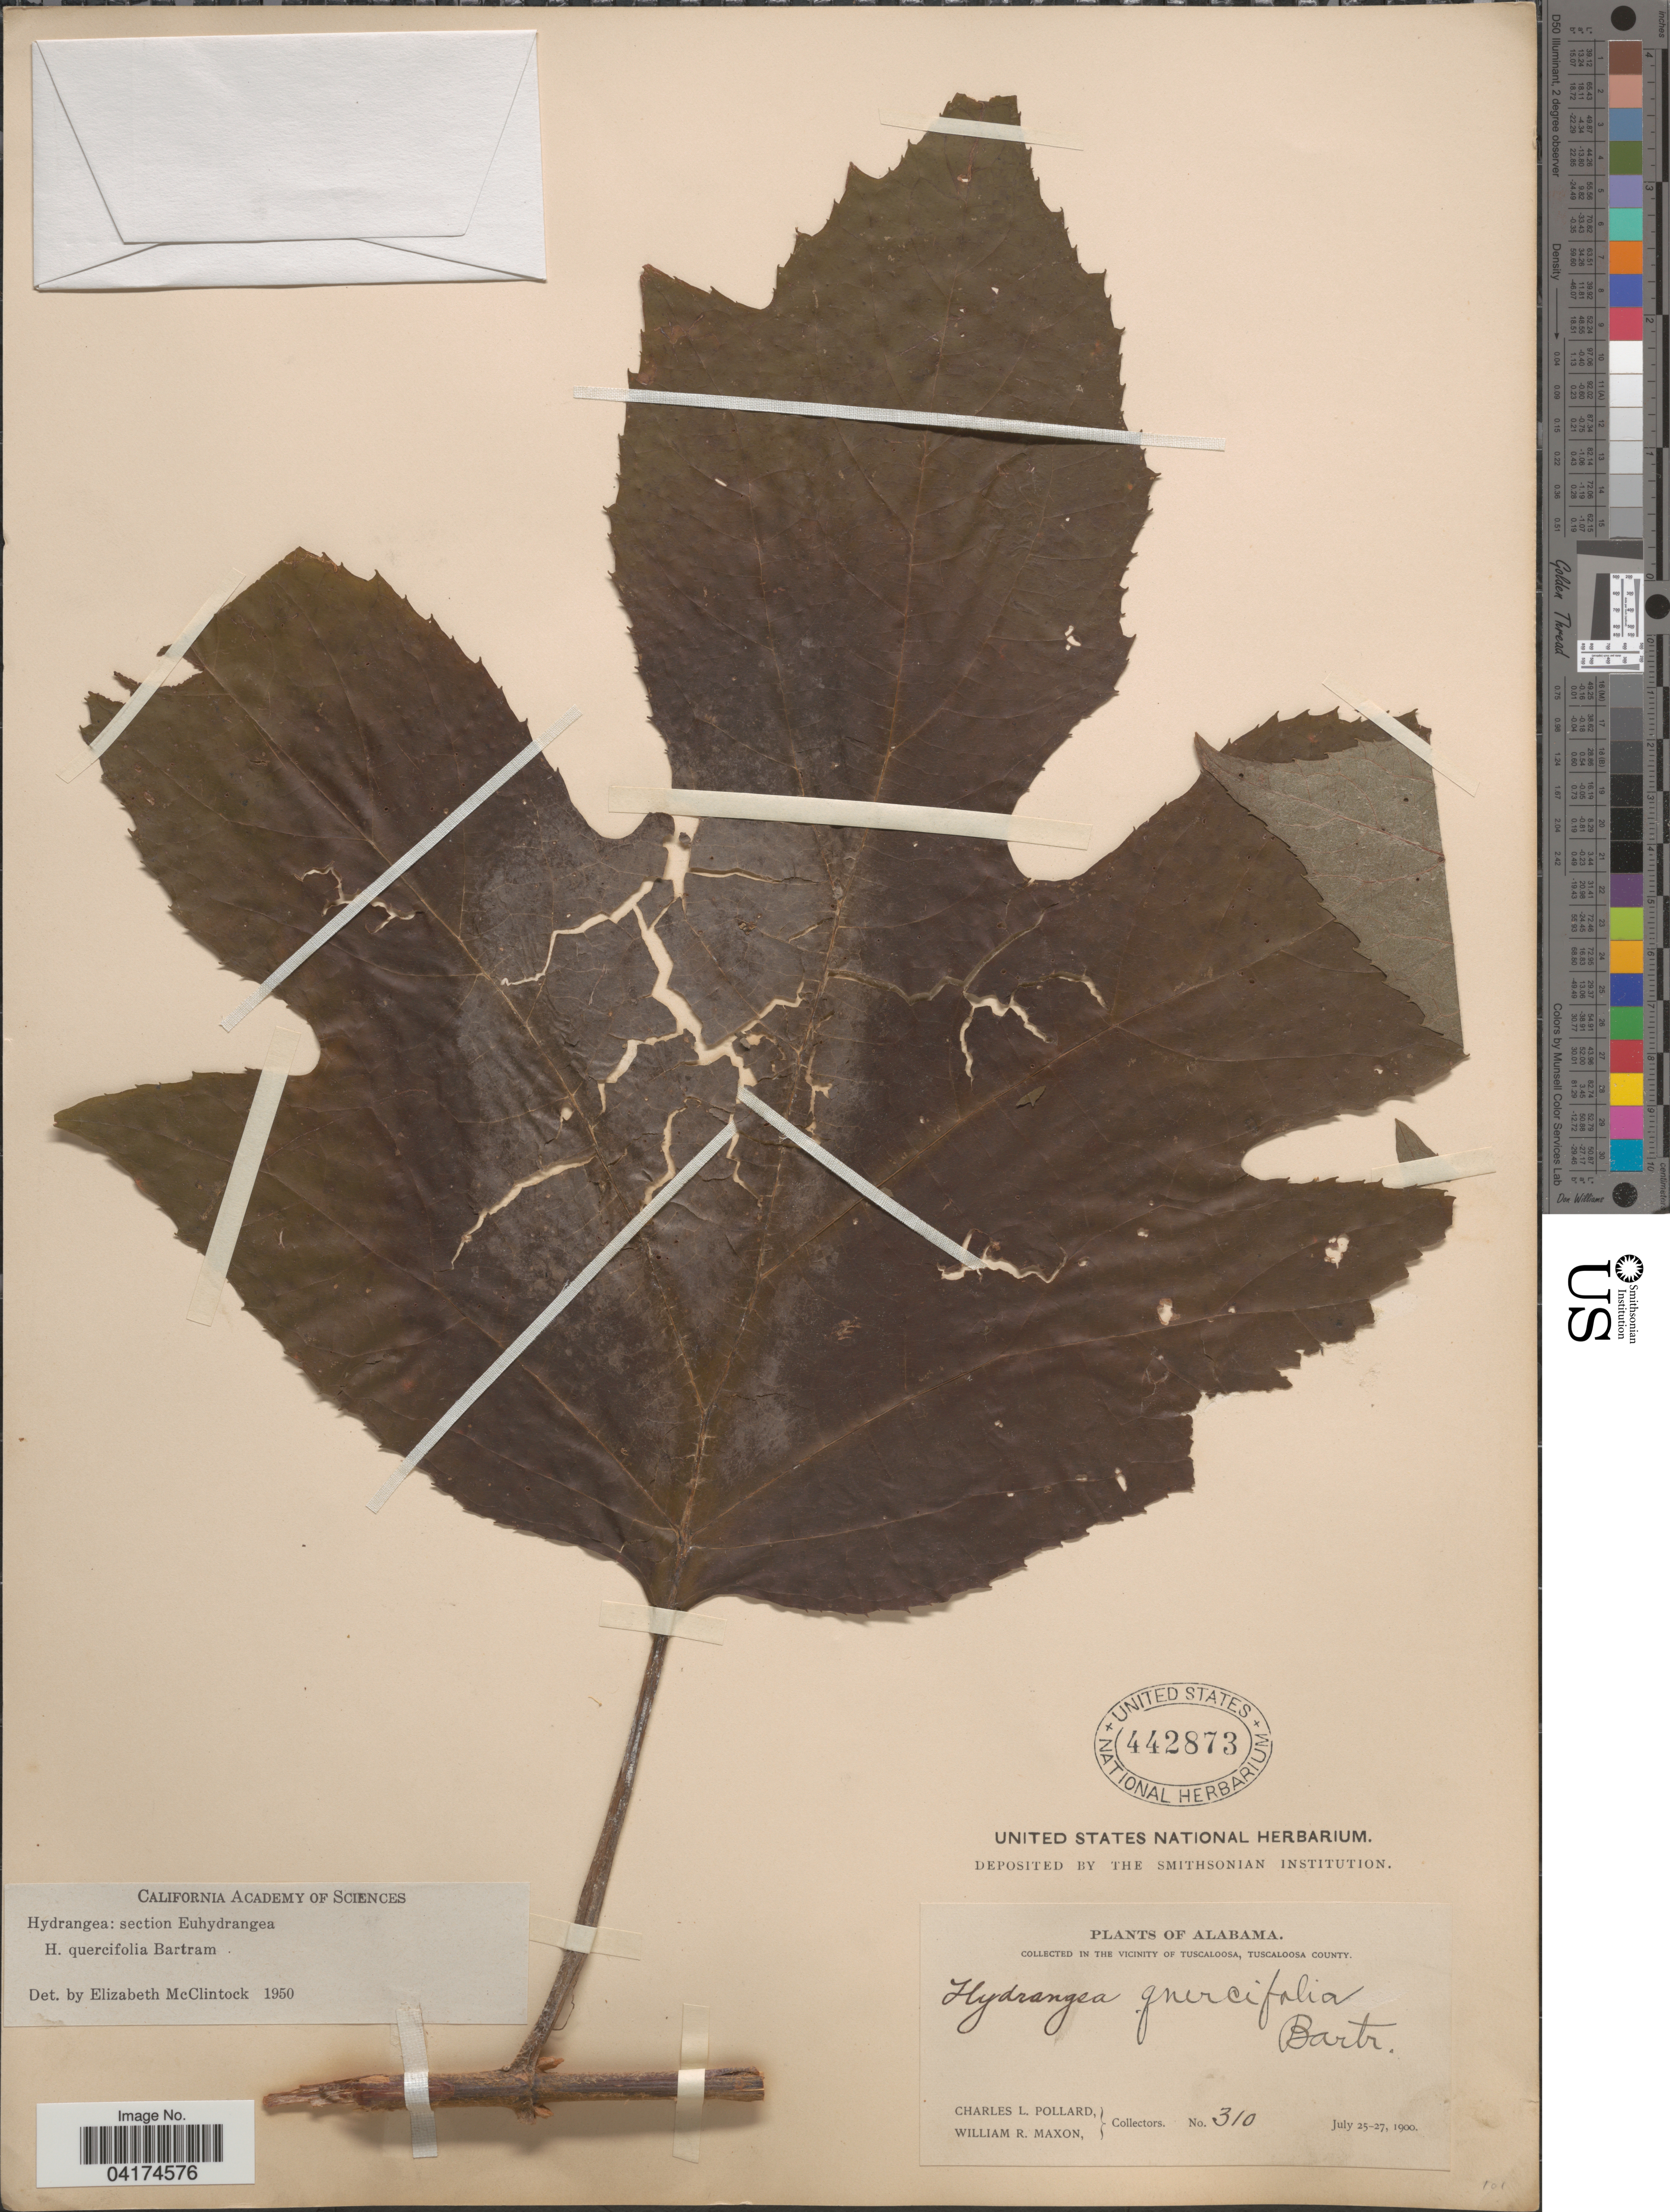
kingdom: Plantae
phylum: Tracheophyta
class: Magnoliopsida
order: Cornales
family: Hydrangeaceae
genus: Hydrangea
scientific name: Hydrangea quercifolia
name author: W. Bartram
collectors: C. L. Pollard & W. R. Maxon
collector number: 310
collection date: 1900-07-25/1900-07-27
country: United States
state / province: Alabama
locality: Vicinity of Tuscaloosa, Tuscaloosa County.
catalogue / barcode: US 442873